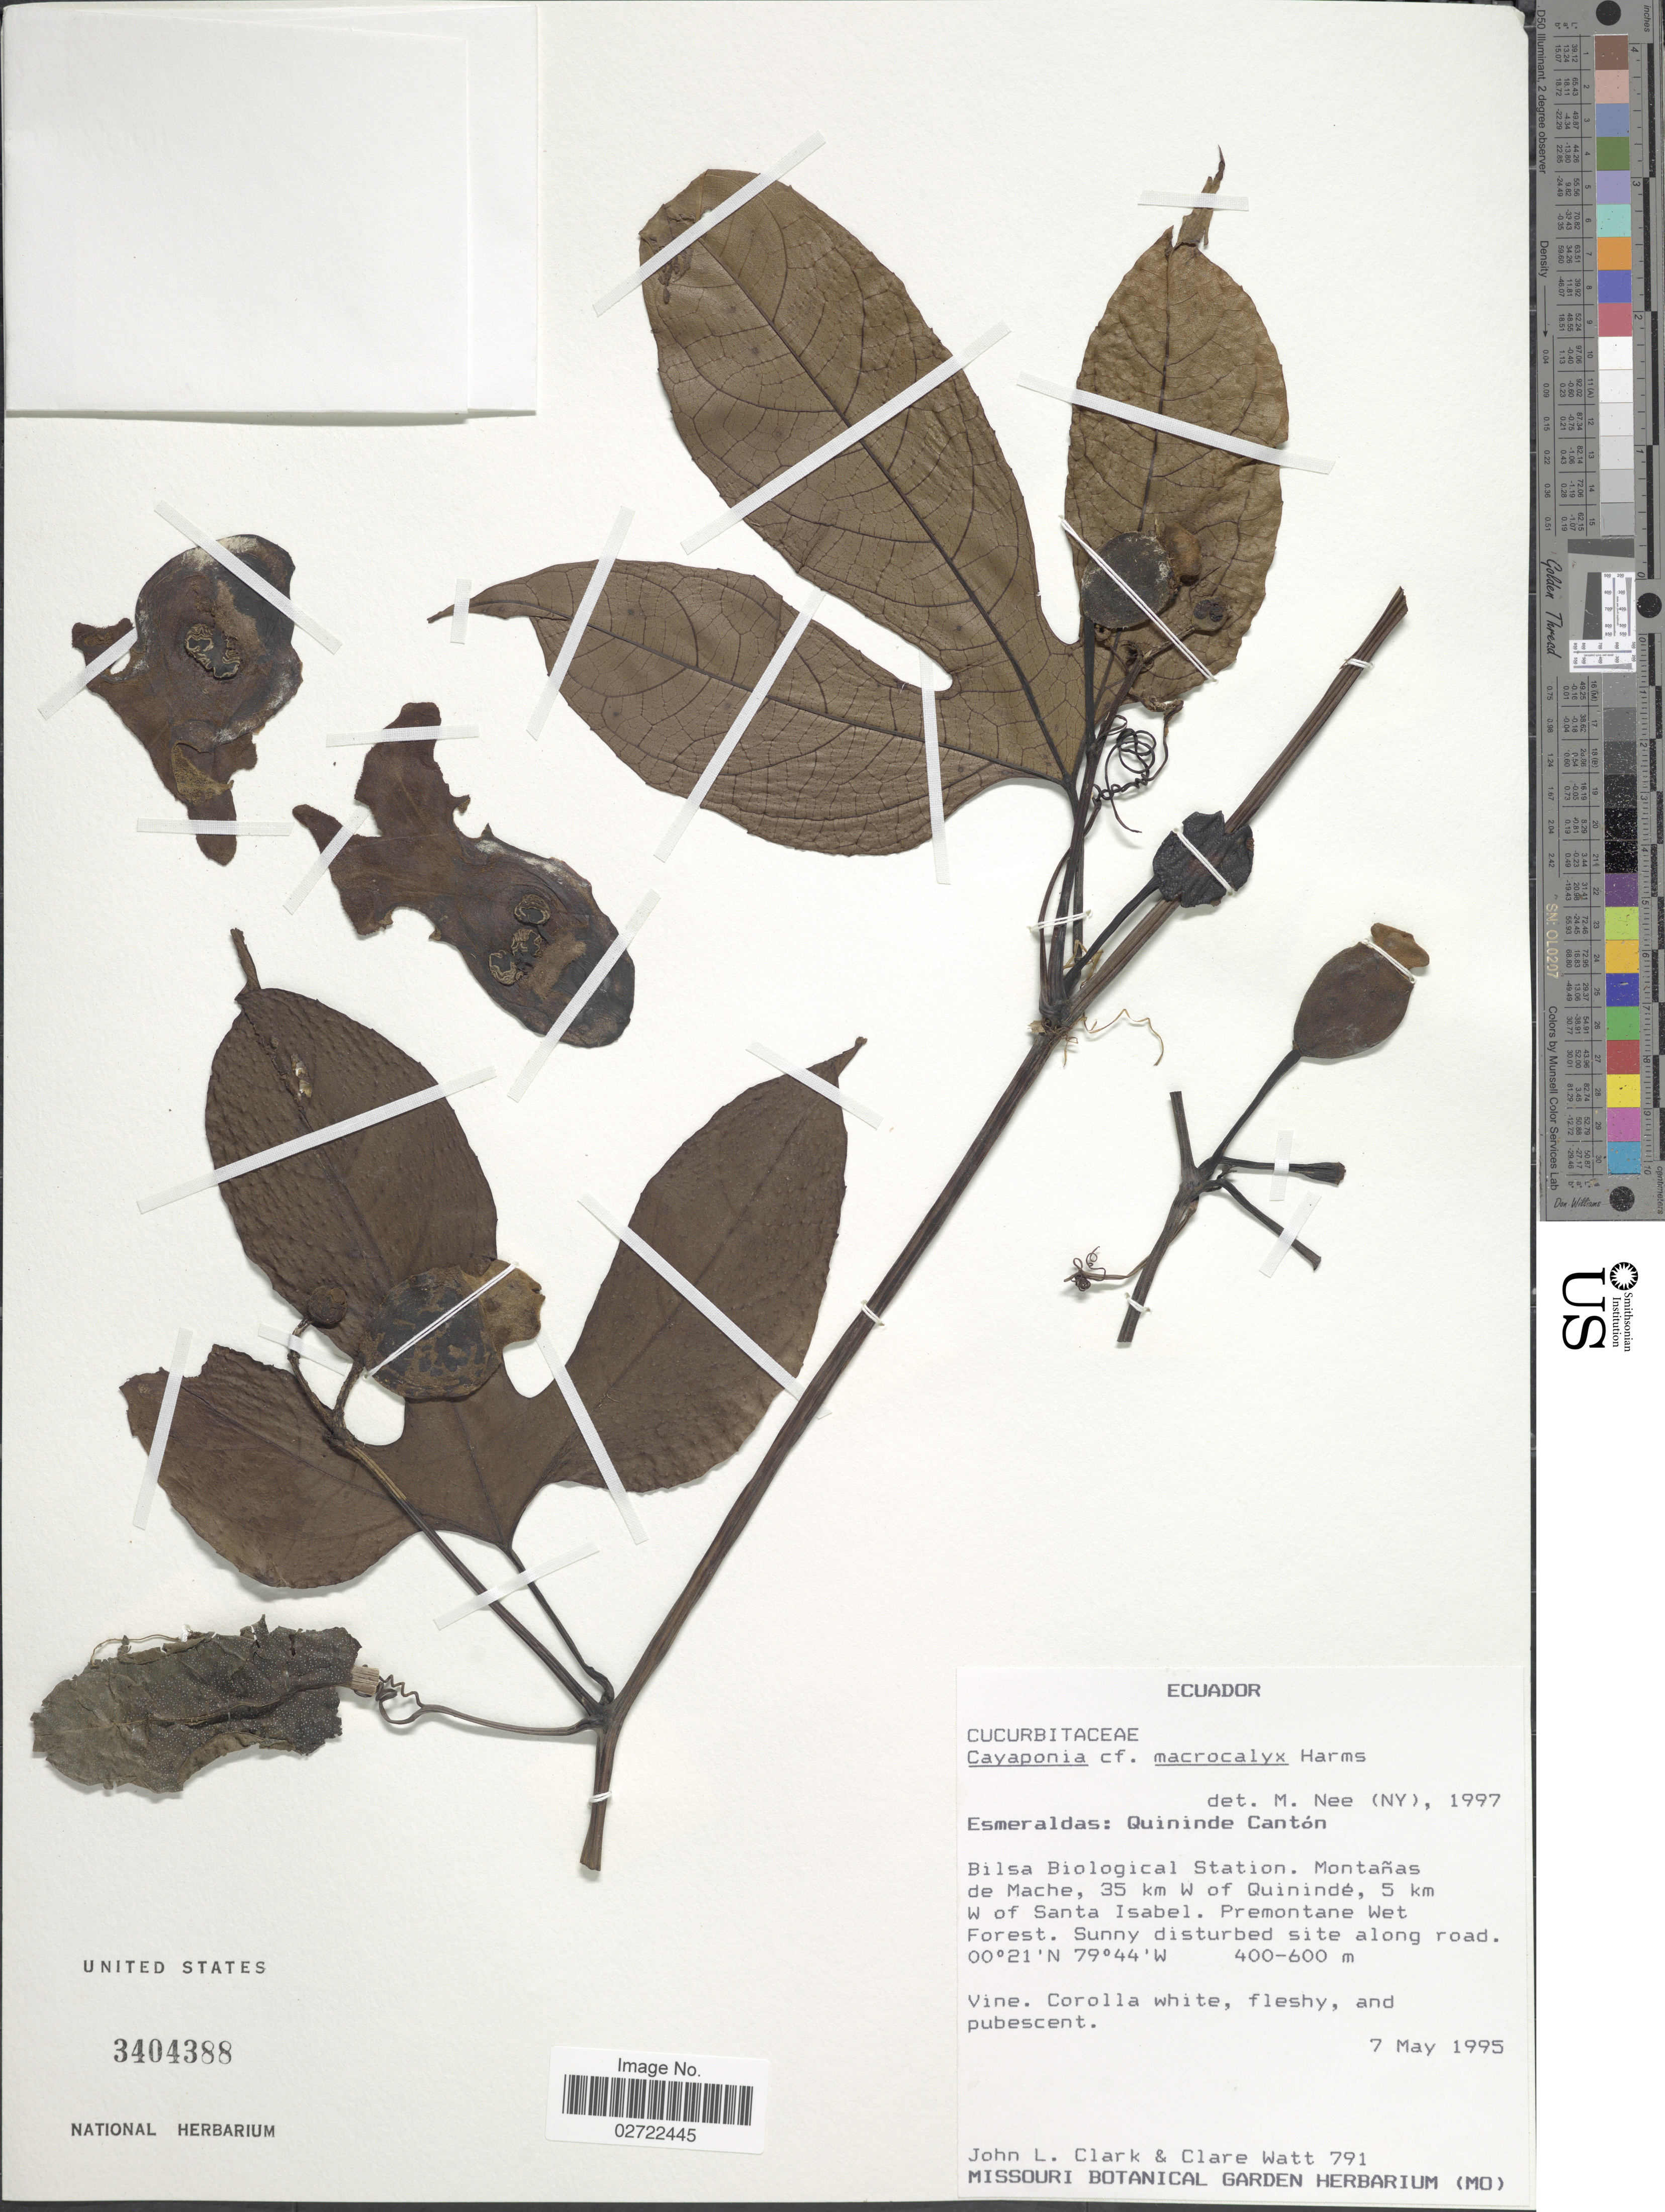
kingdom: Plantae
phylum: Tracheophyta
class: Magnoliopsida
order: Cucurbitales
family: Cucurbitaceae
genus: Cayaponia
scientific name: Cayaponia peruviana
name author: (Poepp. & Endl.) Cogn.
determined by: Nee, Michael H.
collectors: J. L. Clark & C. Watt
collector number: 791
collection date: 1995-05-07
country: Ecuador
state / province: Esmeraldas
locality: Quininde Cantón. Bilsa Biological Station. Montañas de Mache, 35 km W of Quinindé, 5 km W of Santa Isabel.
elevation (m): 400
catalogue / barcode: US 3404388